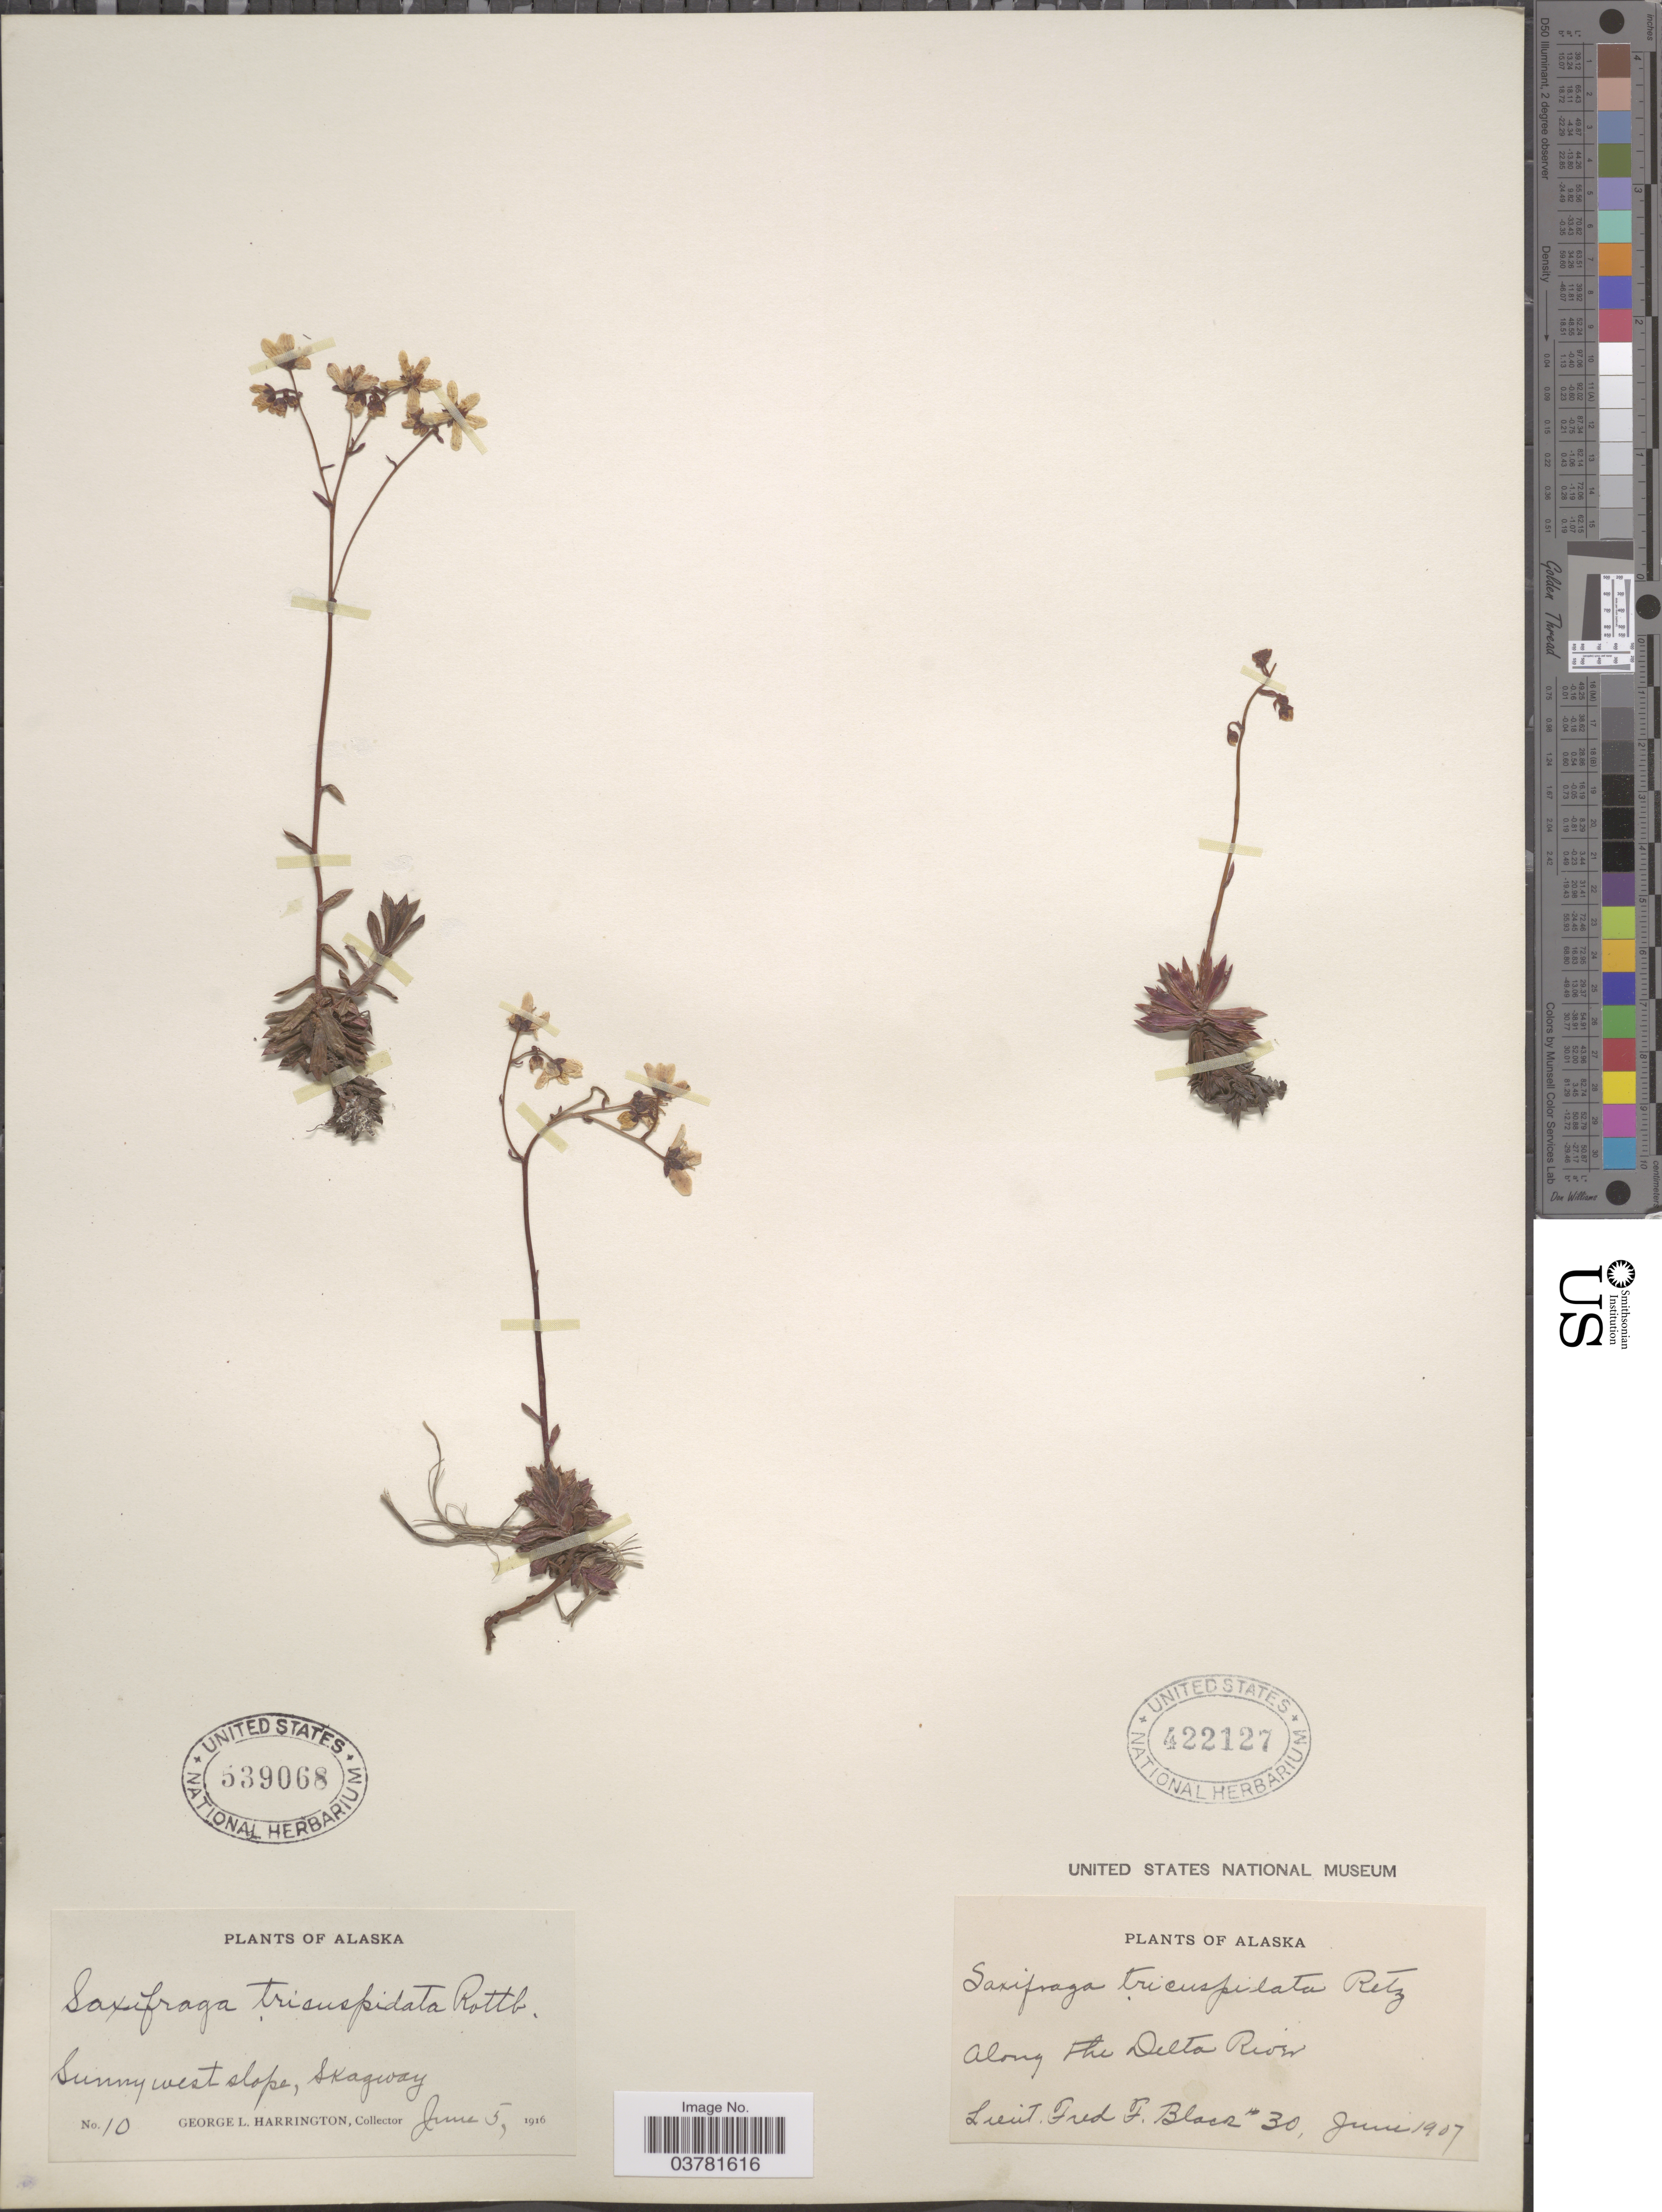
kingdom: Plantae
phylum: Tracheophyta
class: Magnoliopsida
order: Saxifragales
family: Saxifragaceae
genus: Saxifraga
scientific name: Saxifraga tricuspidata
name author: Rottb.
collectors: G. Harrington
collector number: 10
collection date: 1916-06-05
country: United States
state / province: Alaska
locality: Sunny west slope, Skagway.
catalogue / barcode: US 539068-2